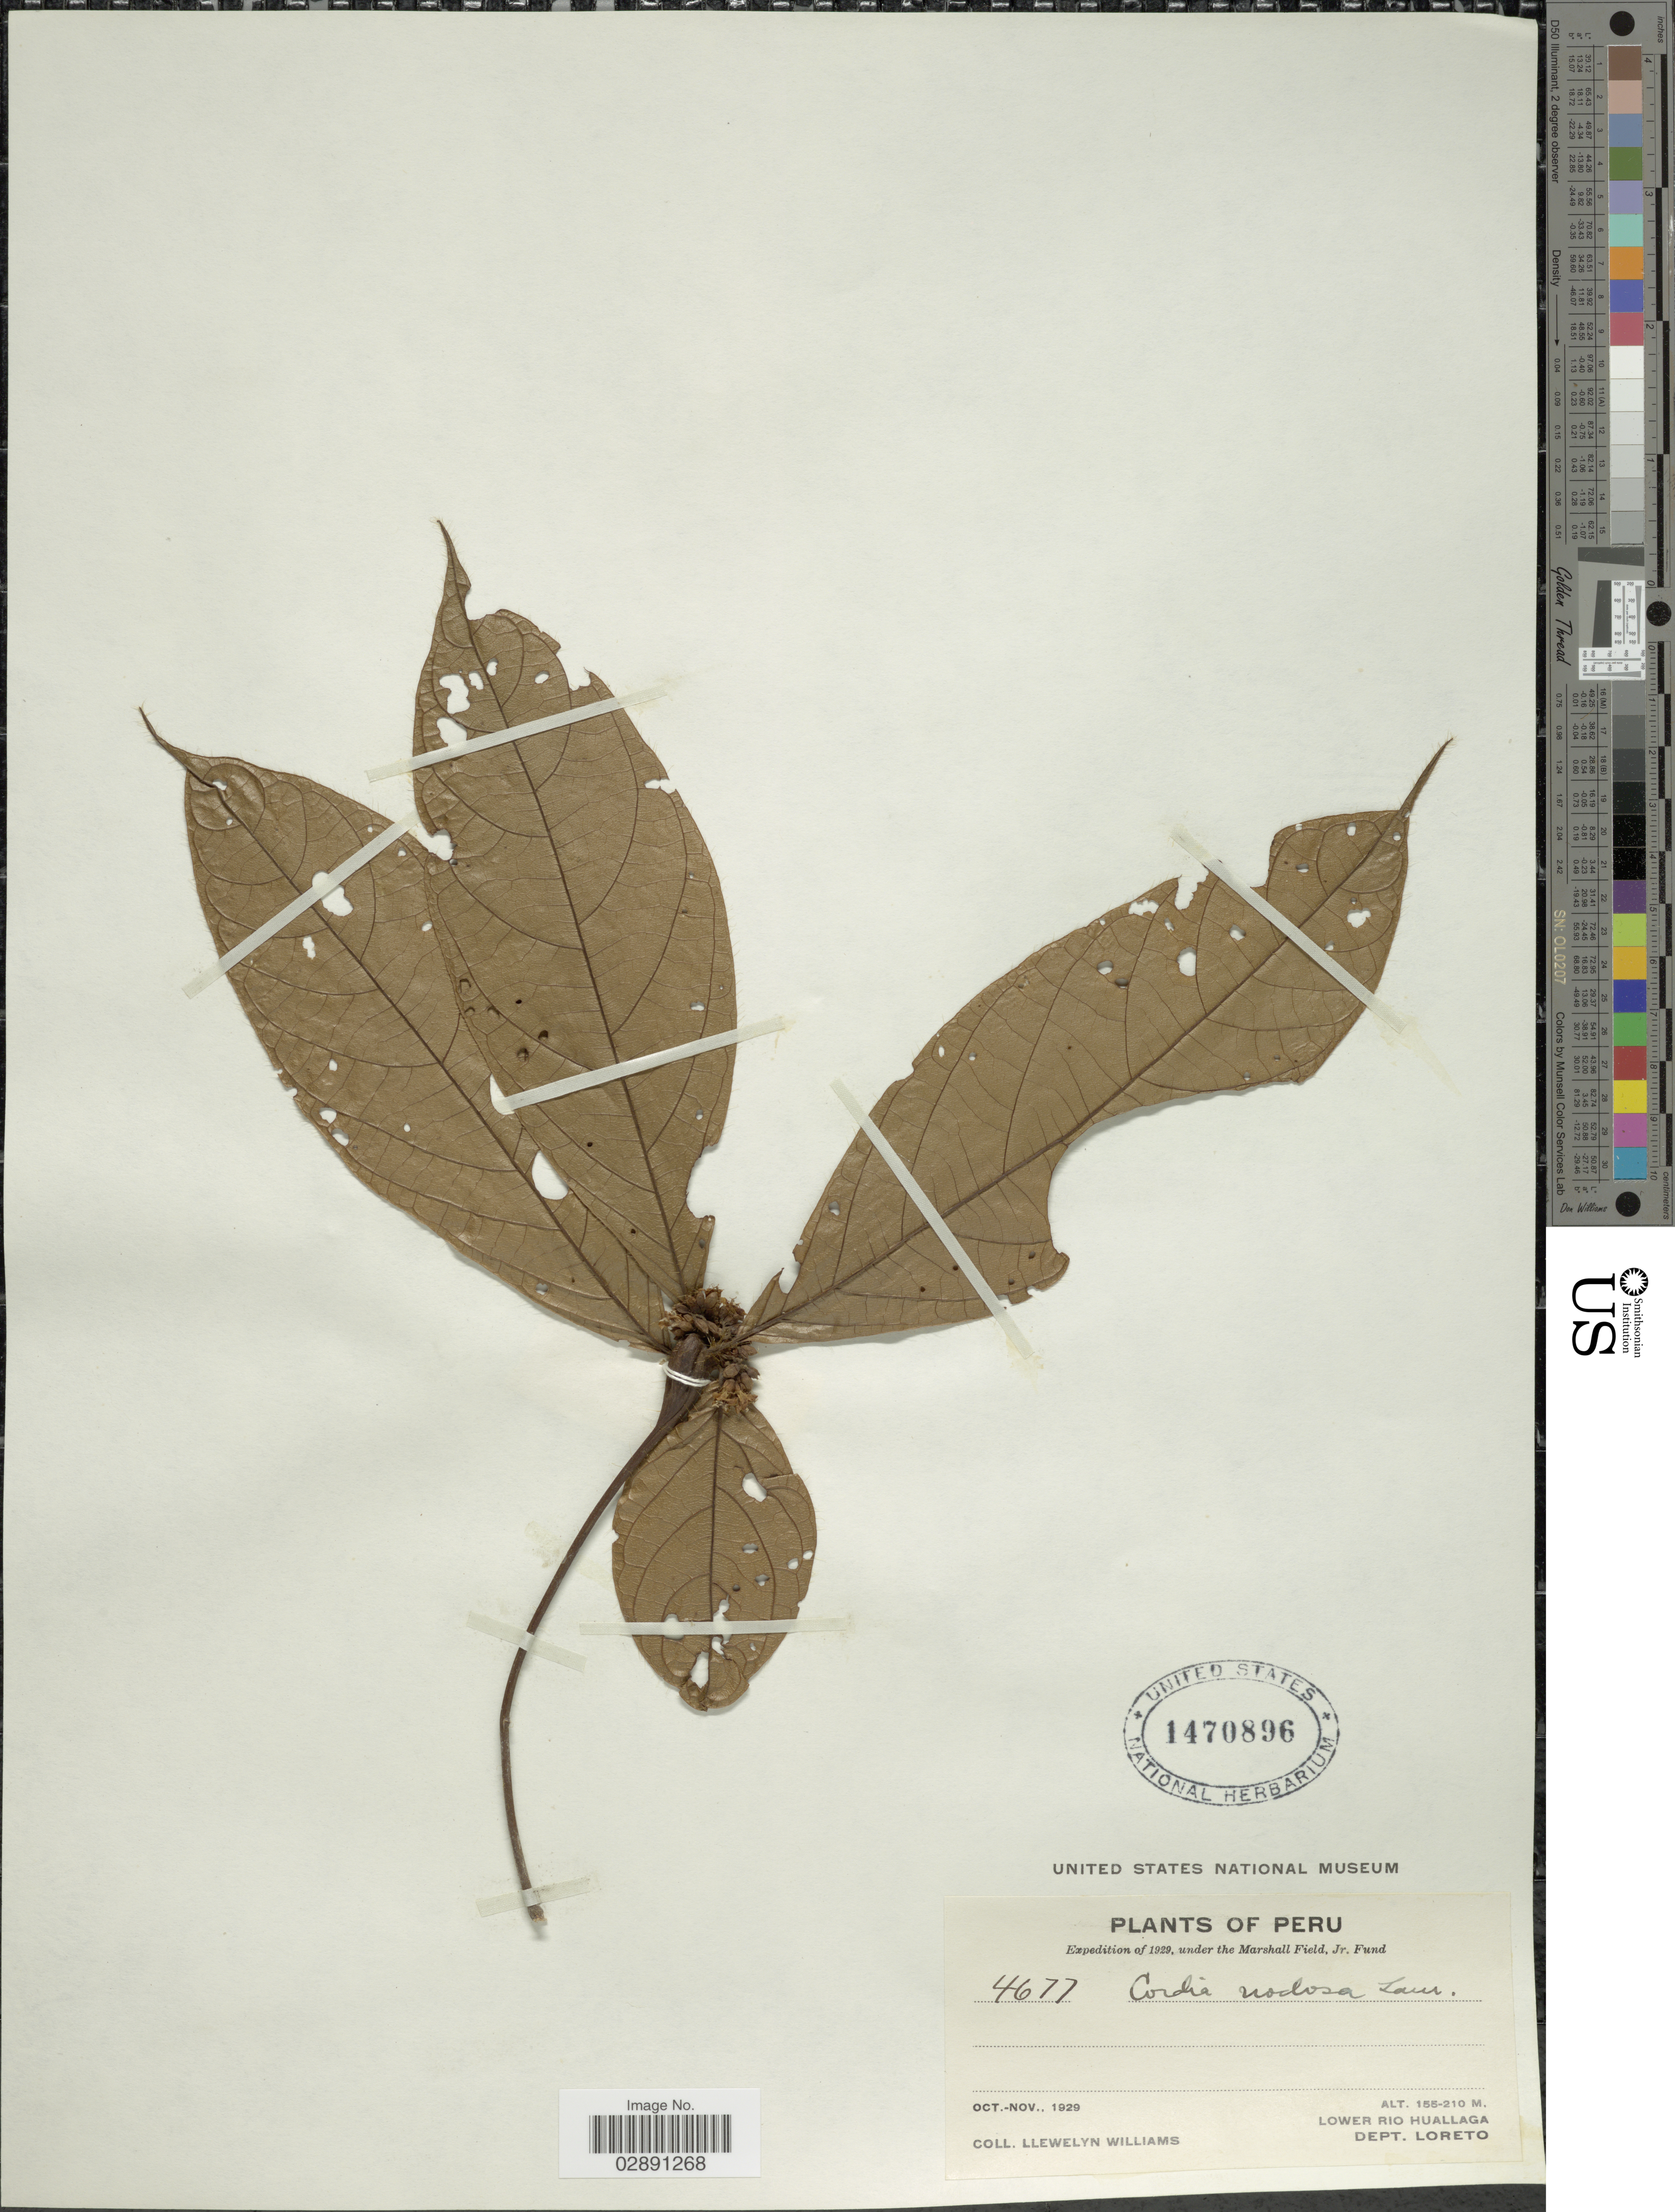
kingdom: Plantae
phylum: Tracheophyta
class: Magnoliopsida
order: Boraginales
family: Cordiaceae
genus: Cordia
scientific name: Cordia nodosa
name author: Lam.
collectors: Ll. Williams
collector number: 4677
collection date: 1929-10/1929-11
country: Peru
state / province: Loreto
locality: Lower Rio Huallaga. Dept. Loreto.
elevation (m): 155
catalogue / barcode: US 1470896